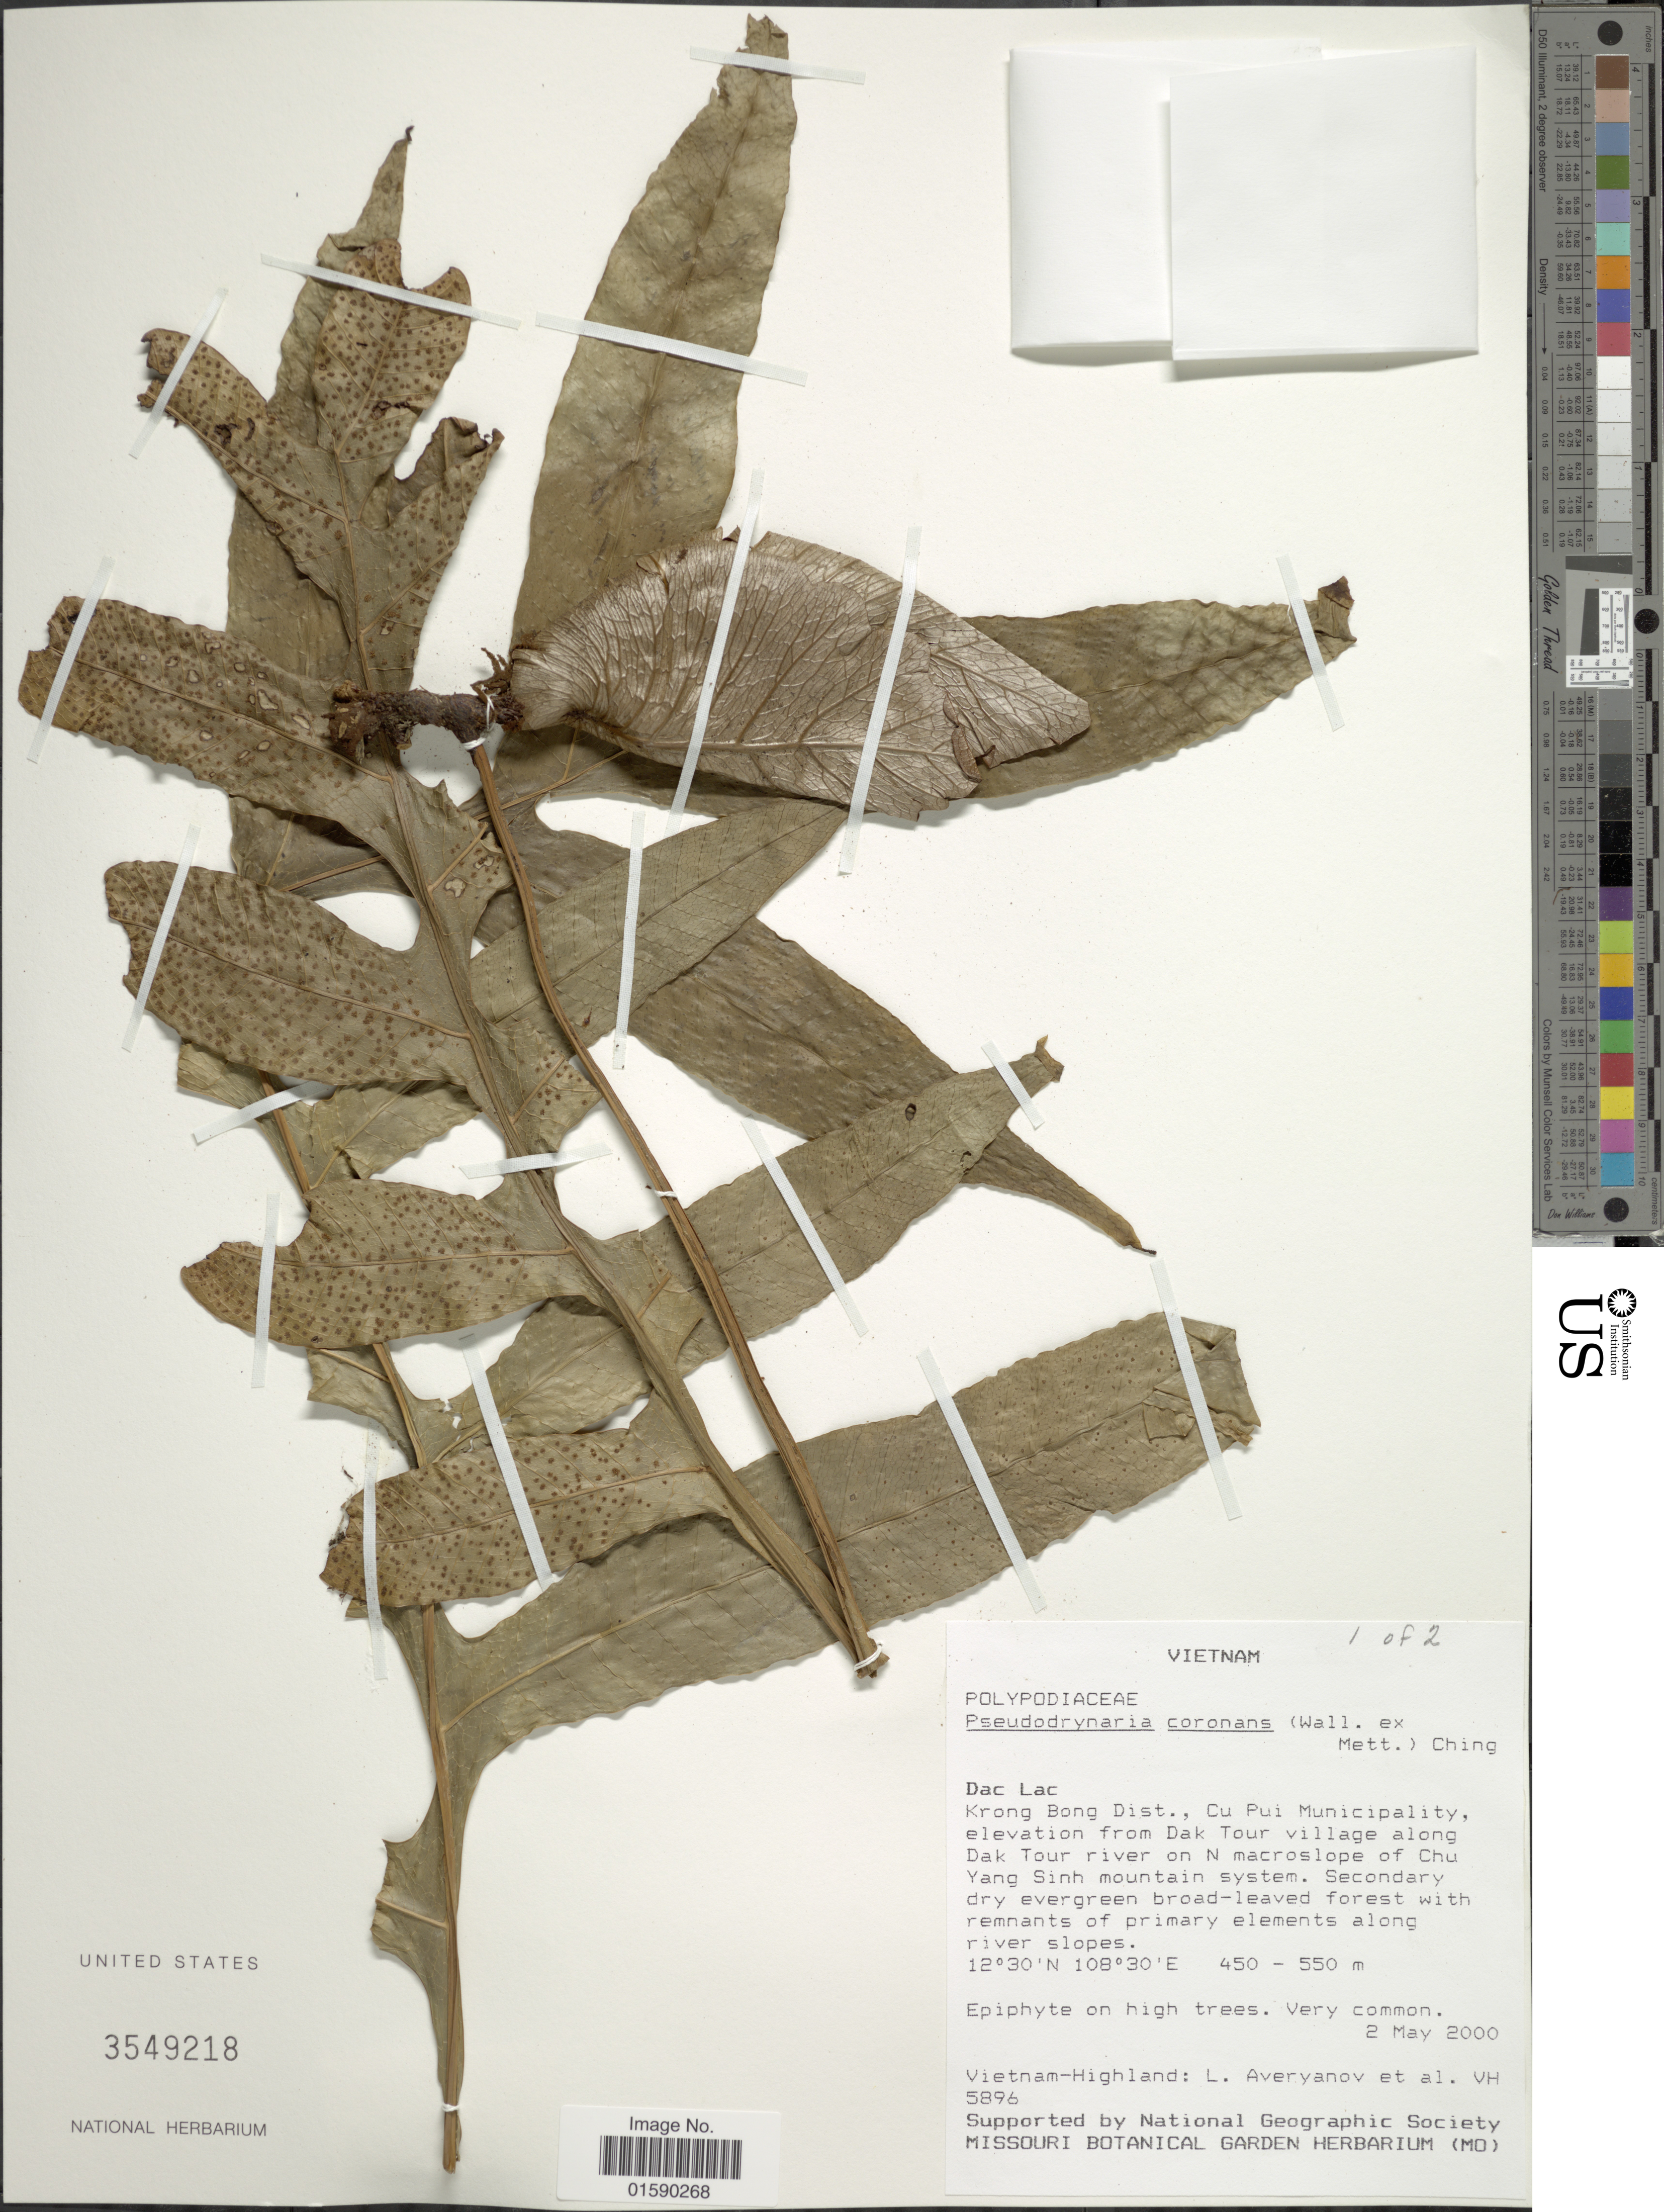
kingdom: Plantae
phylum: Tracheophyta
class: Polypodiopsida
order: Polypodiales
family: Polypodiaceae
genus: Aglaomorpha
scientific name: Aglaomorpha coronans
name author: (Wall. ex Mett.) Copel.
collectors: L. Averyanov & et al.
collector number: VH5896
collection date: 2000-05-02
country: Vietnam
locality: Dac Lac, Krong Bong Dist,, Cu Pui Municipality, elevation from From Dak Tour village along Dal Tour river on N macroslope of Chu Yang Sinh mountain system.Vietnam-Highlands.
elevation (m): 450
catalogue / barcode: US 3549218